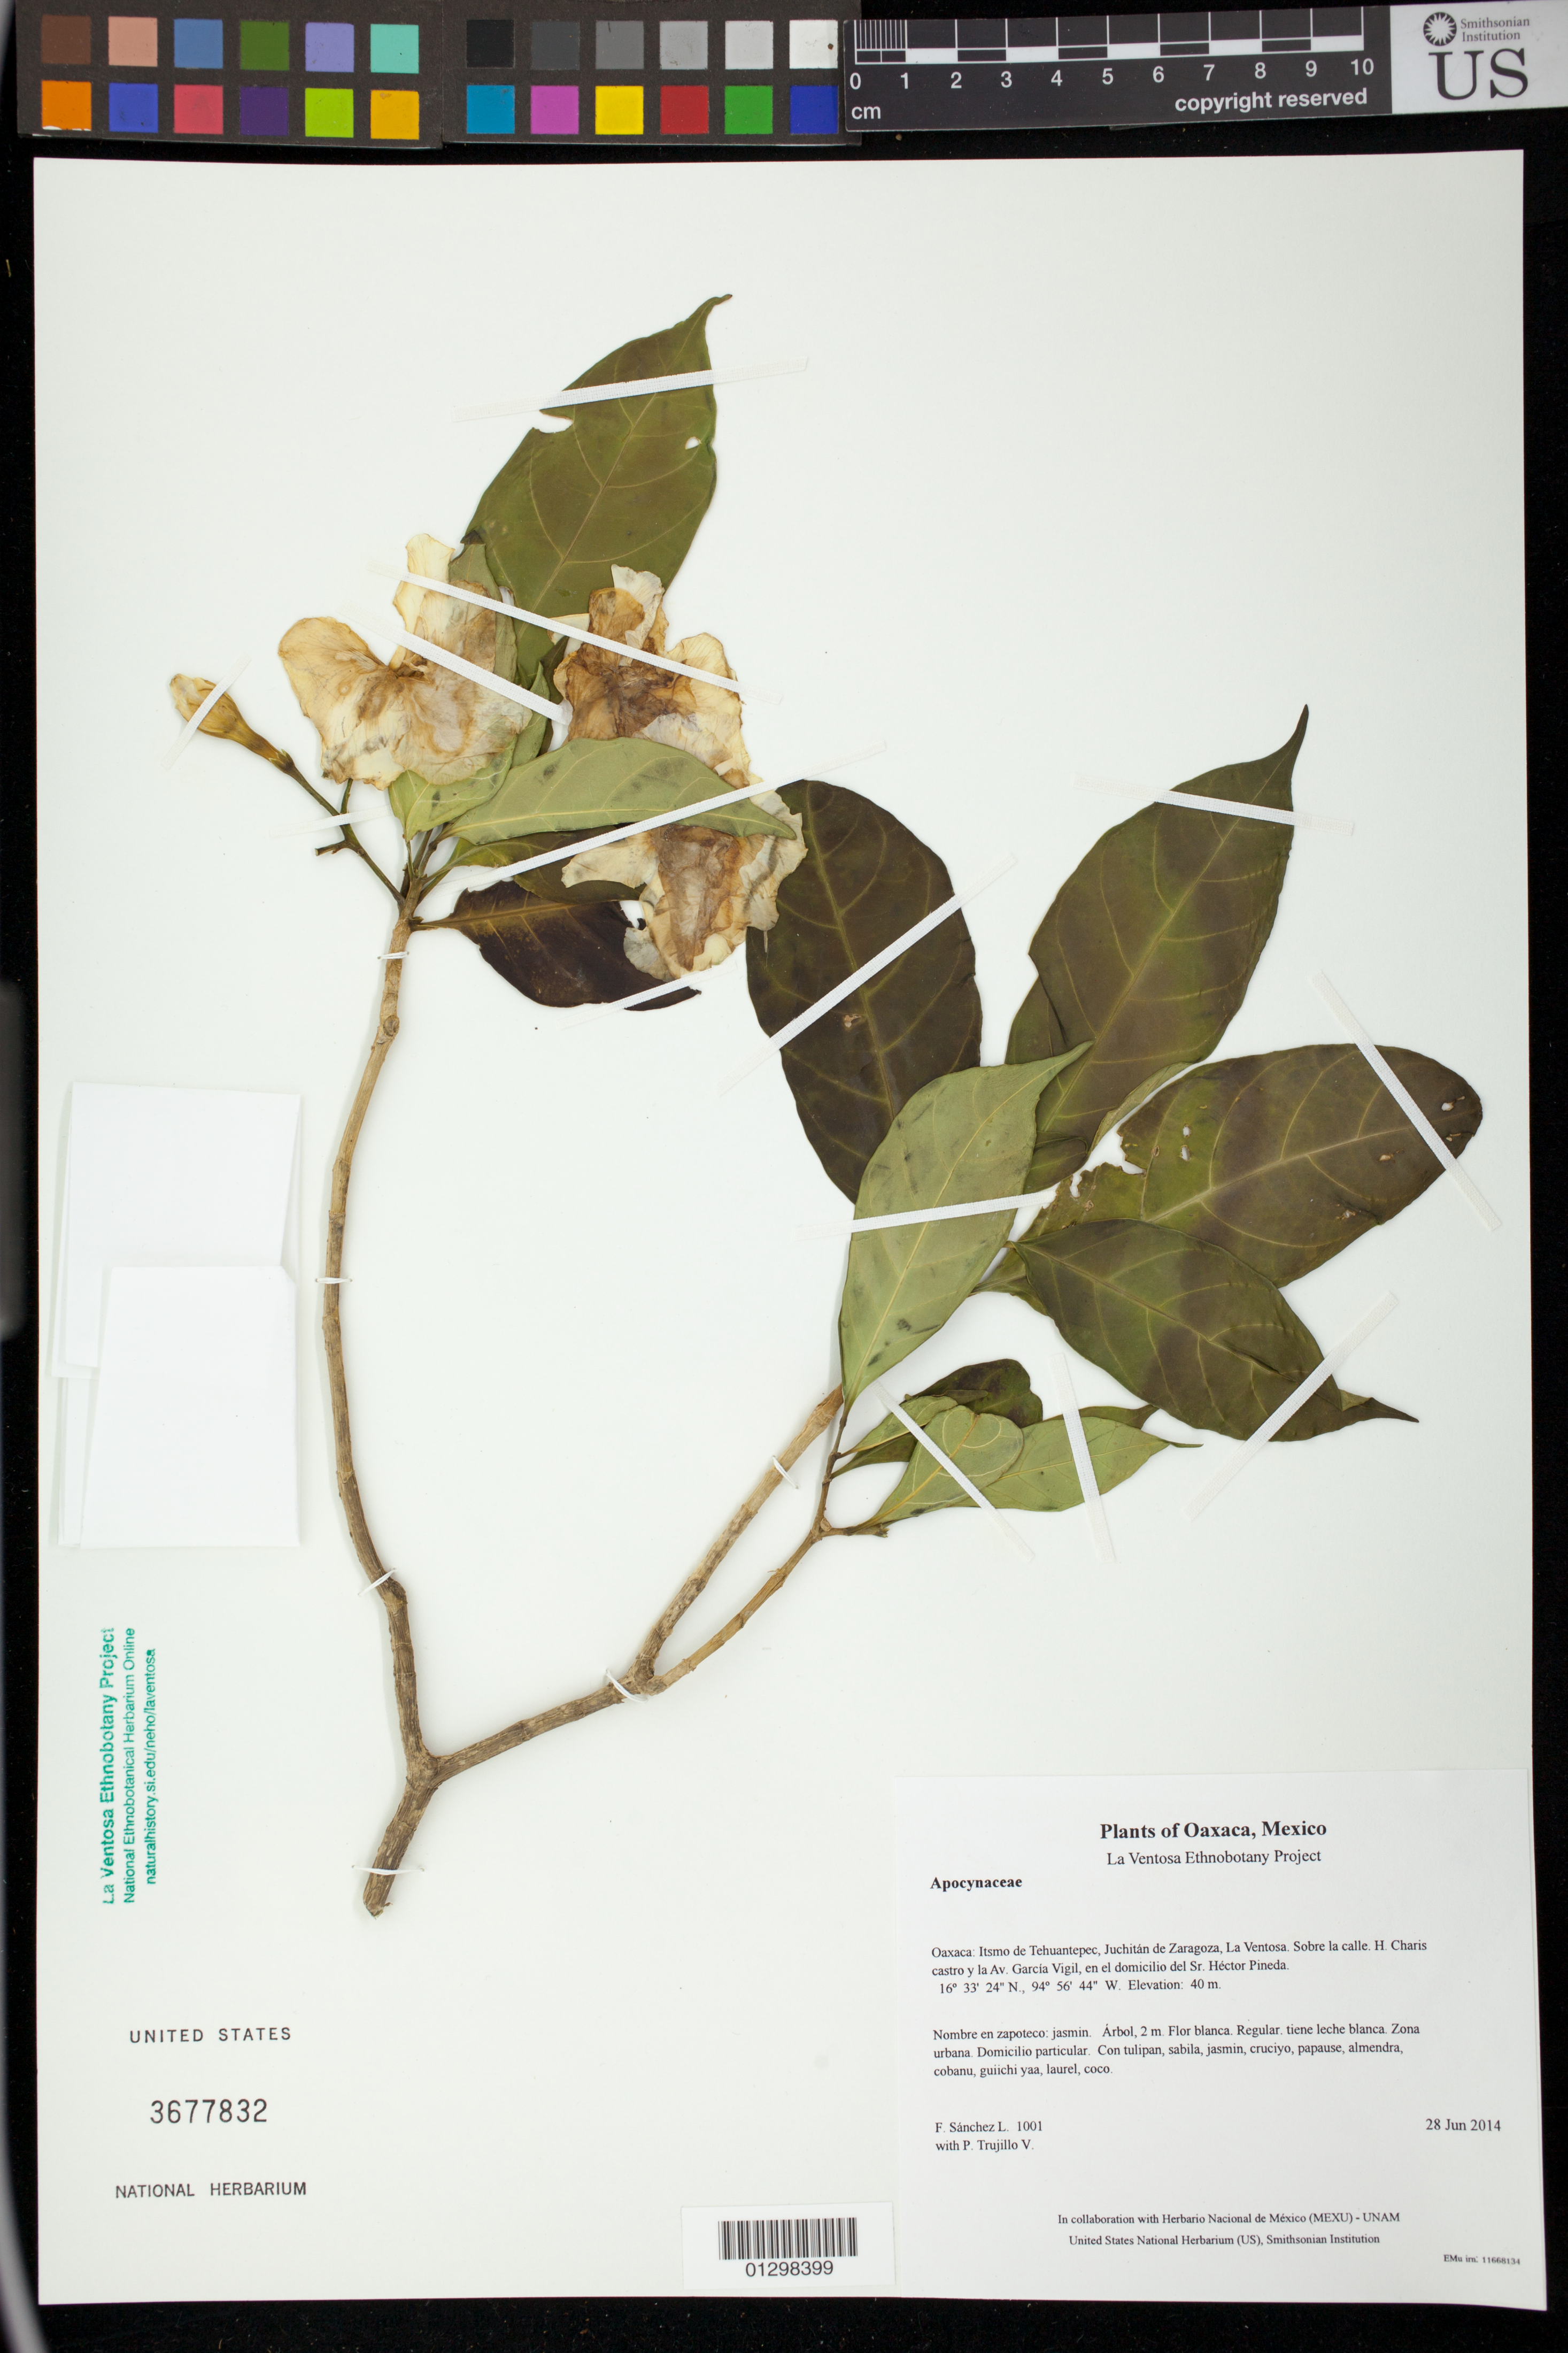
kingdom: Plantae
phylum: Tracheophyta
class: Magnoliopsida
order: Gentianales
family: Apocynaceae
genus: Tabernaemontana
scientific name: Tabernaemontana divaricata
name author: (L.) R. Br. ex Roem. & Schult.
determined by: Velasco G., Kenia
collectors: F. Sánchez L. & P. Trujillo V.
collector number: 1001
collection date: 2014-06-28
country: Mexico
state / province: Oaxaca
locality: Itsmo de Tehuantepec, Juchitán de Zaragoza, La Ventosa. Sobre la calle. H. Charis castro y la Av. García Vigil, en el domicilio del Sr. Héctor Pineda.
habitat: Zona urbana. Domicilio particular.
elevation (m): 40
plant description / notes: JEBOT, MEXU, SERO, US; Yaga. 2 m. Guie' naquichi'. Nuu.; jazmin japones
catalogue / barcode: US 3677832